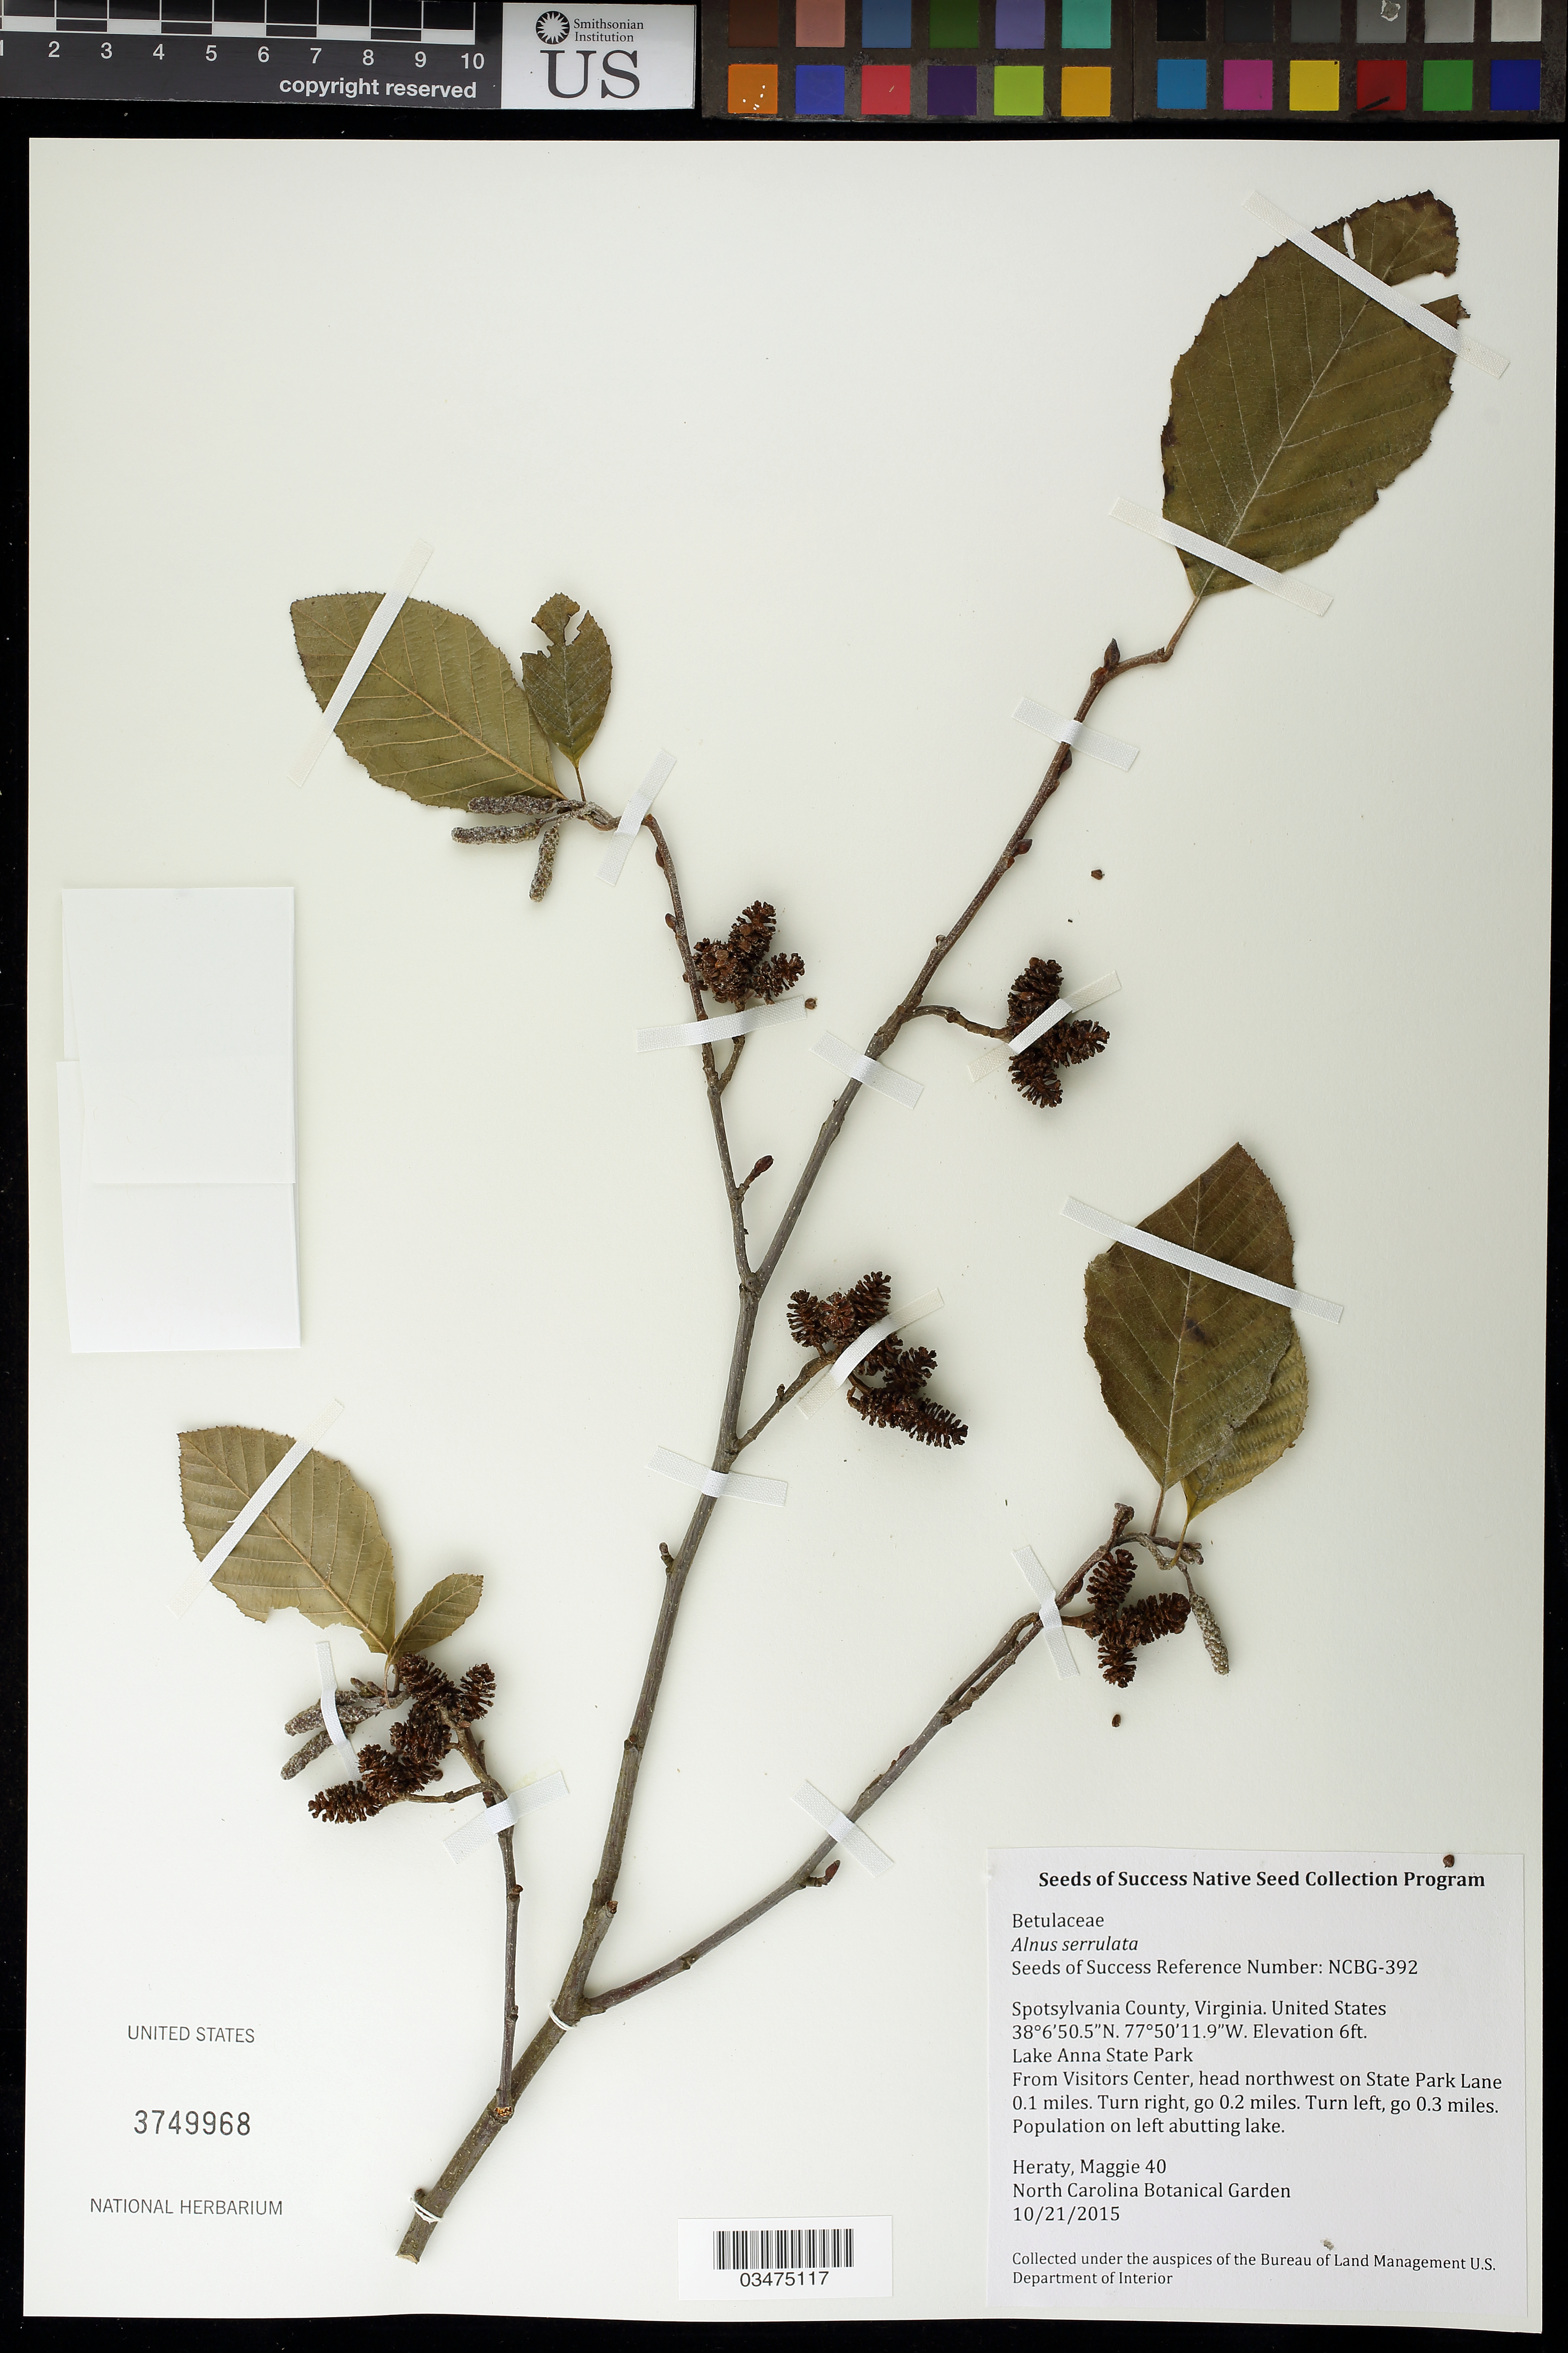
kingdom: Plantae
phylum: Tracheophyta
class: Magnoliopsida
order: Fagales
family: Betulaceae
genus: Alnus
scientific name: Alnus serrulata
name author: (Aiton) Willd.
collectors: M. Heraty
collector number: NCBG-392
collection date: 2015-10-21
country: United States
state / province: Virginia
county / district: Spotsylvania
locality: Lake Anna State Park. NW on State Park Lane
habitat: Edge of forest on a lake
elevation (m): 2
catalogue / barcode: US 3749968